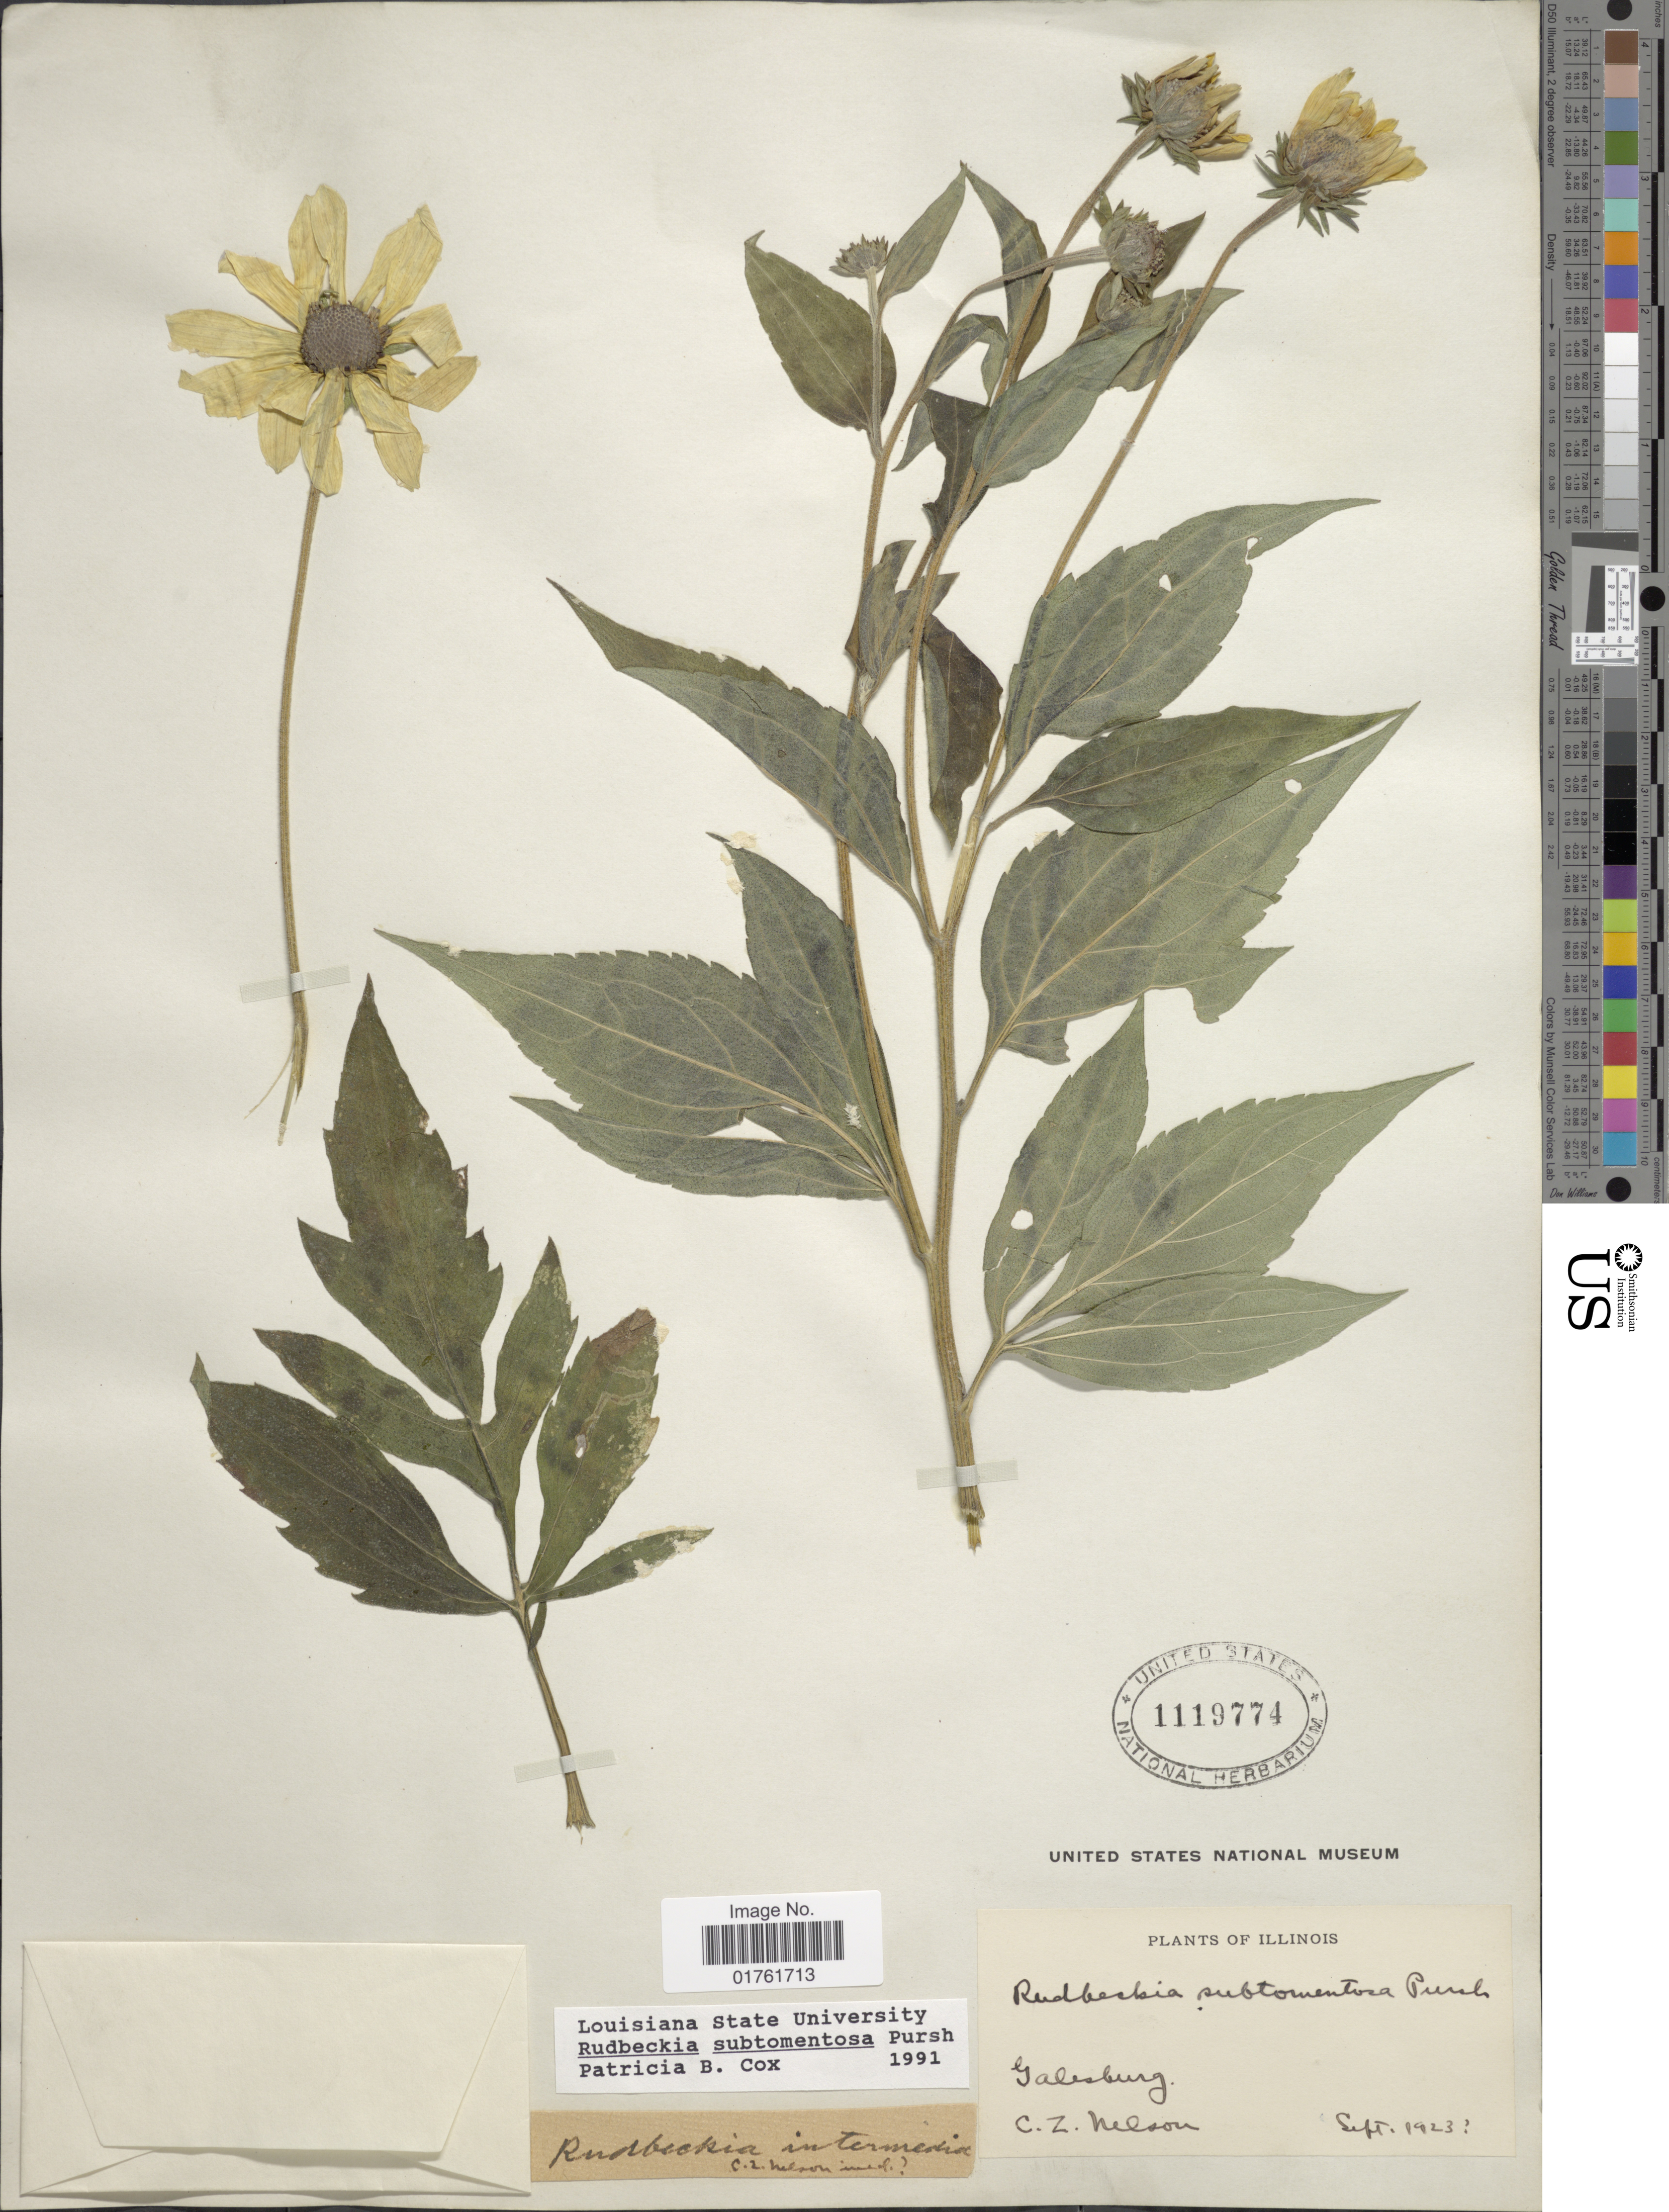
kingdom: Plantae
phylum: Tracheophyta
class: Magnoliopsida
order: Asterales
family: Asteraceae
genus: Rudbeckia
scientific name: Rudbeckia subtomentosa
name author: Pursh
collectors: C. Nelson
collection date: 1923-09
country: United States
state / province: Illinois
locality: Galesburg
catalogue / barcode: US 1119774